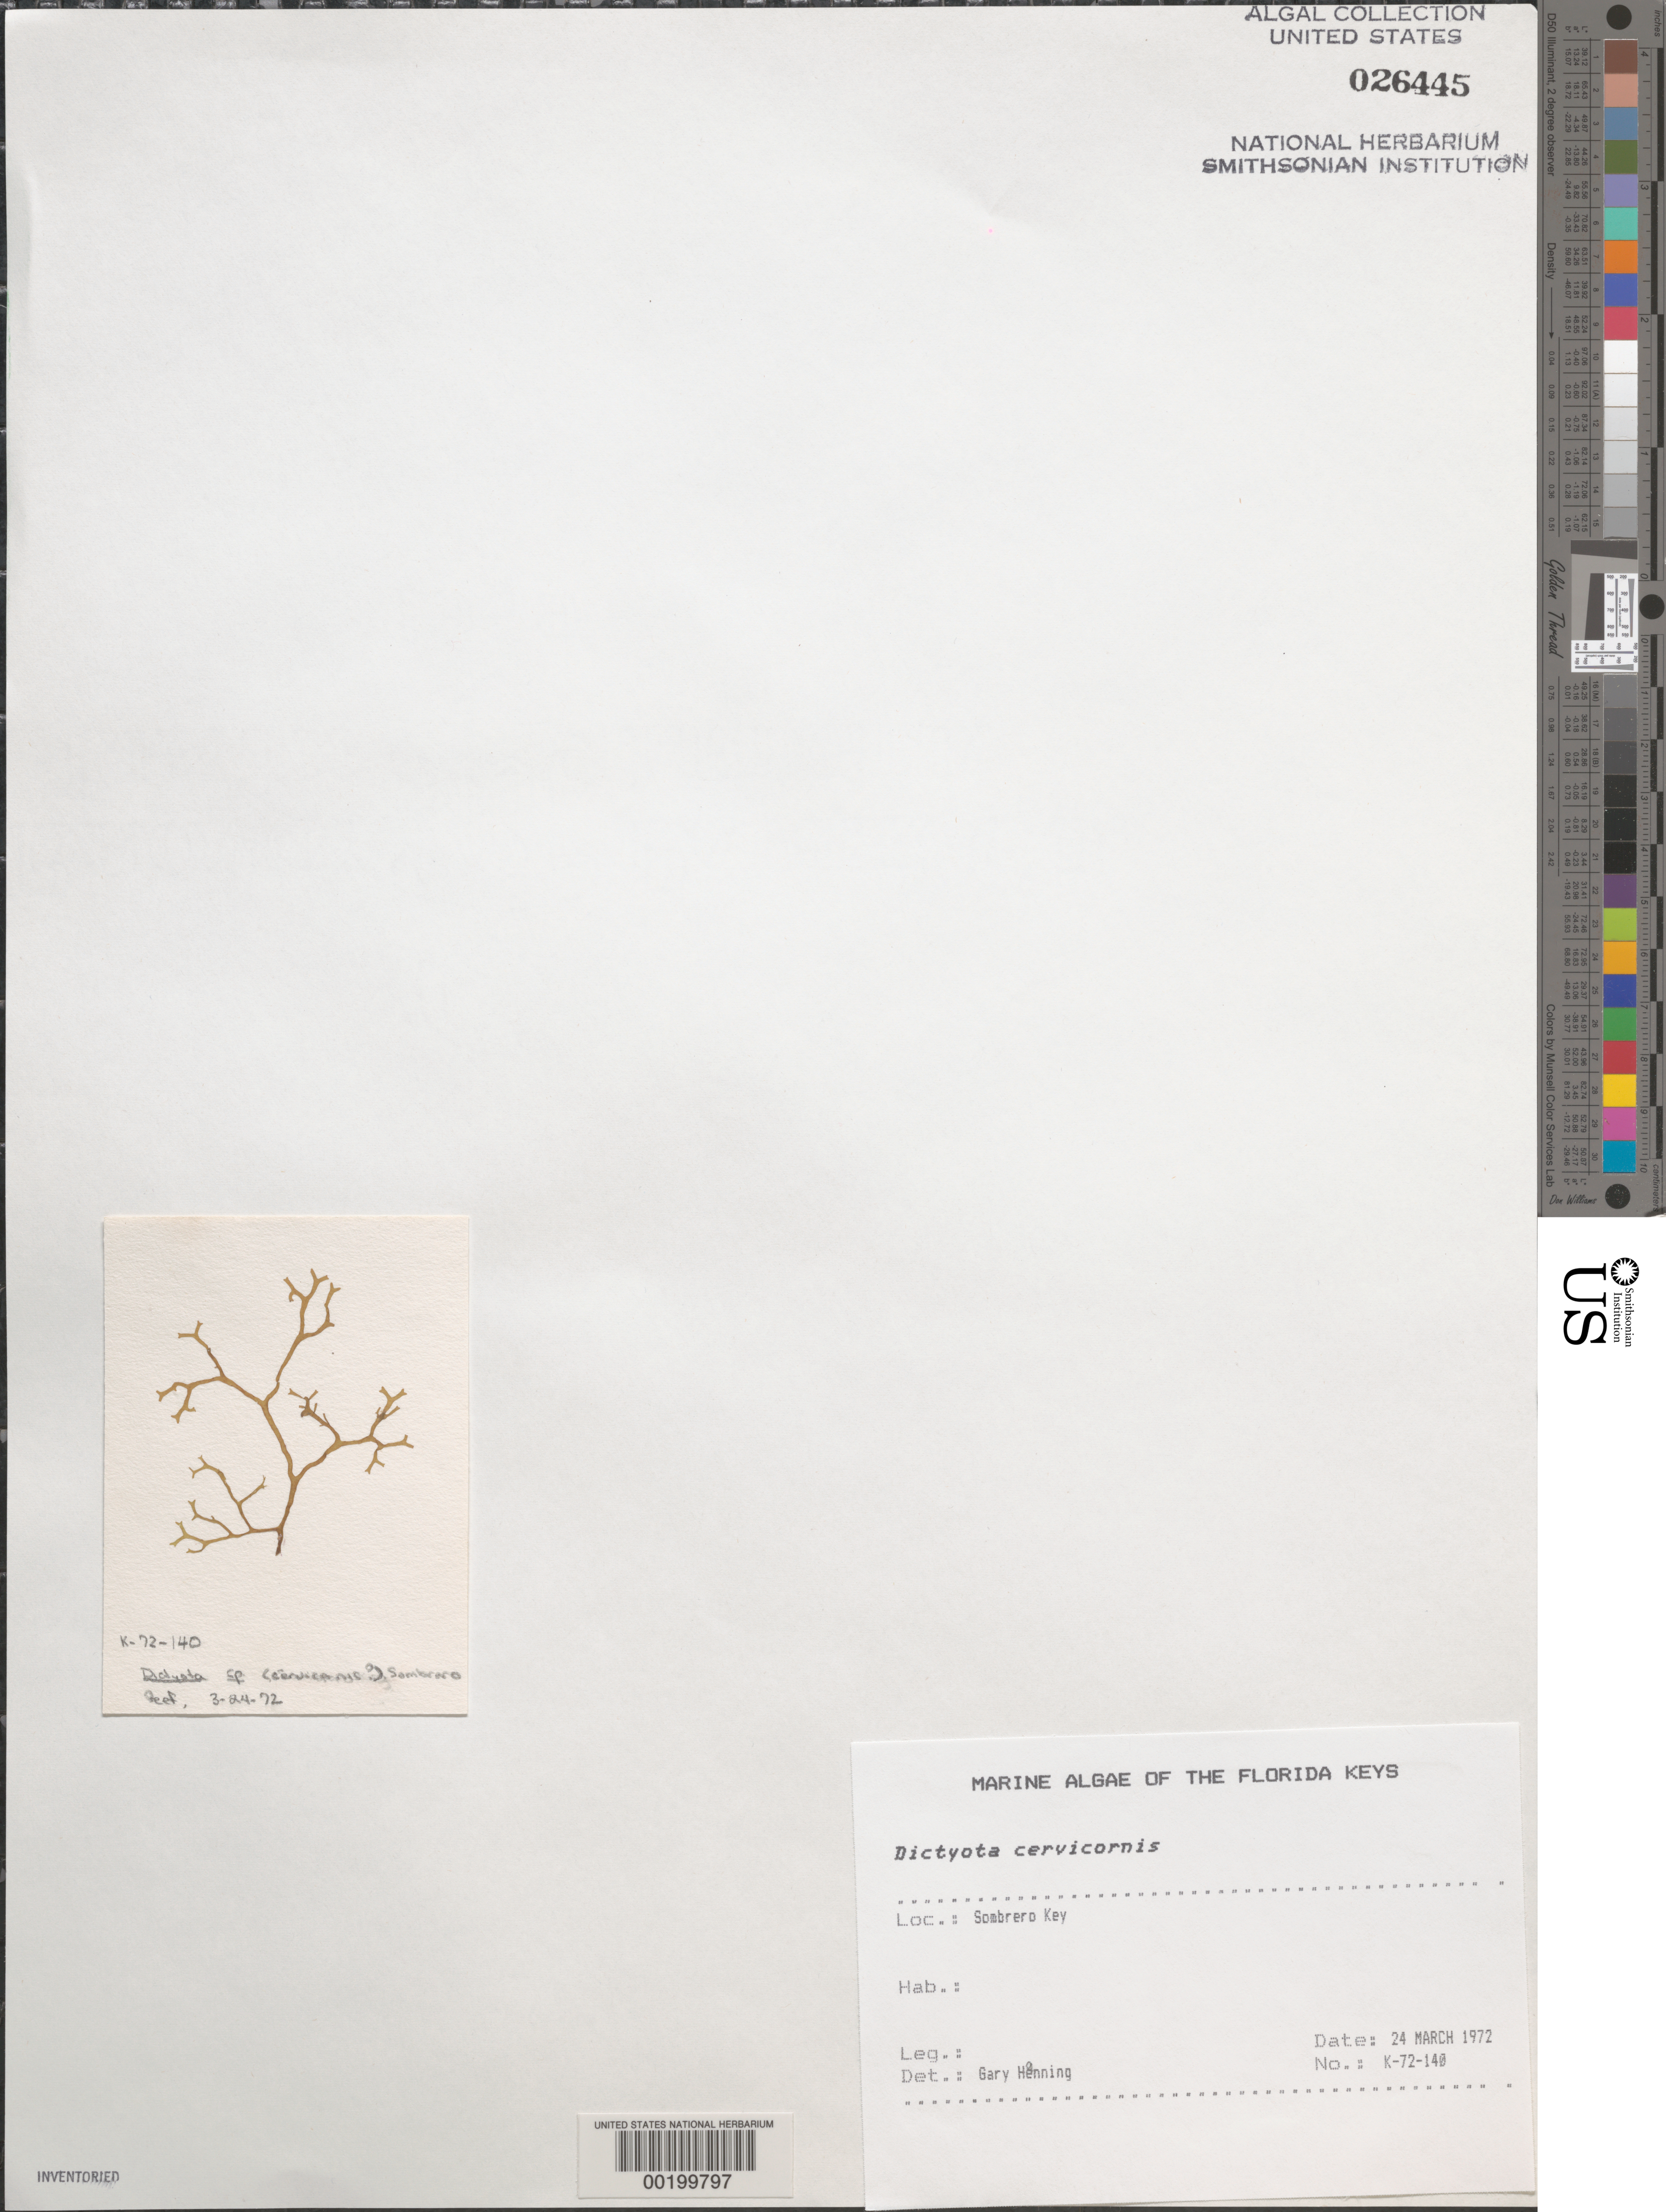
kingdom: Chromista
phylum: Ochrophyta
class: Phaeophyceae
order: Dictyotales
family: Dictyotaceae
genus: Dictyota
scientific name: Dictyota cervicornis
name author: Kütz.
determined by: Hanning, G.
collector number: K-72-140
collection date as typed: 24 Mar 1972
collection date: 1972-03-24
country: United States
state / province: Florida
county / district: Monroe County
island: Sombrero Key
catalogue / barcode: US 26445